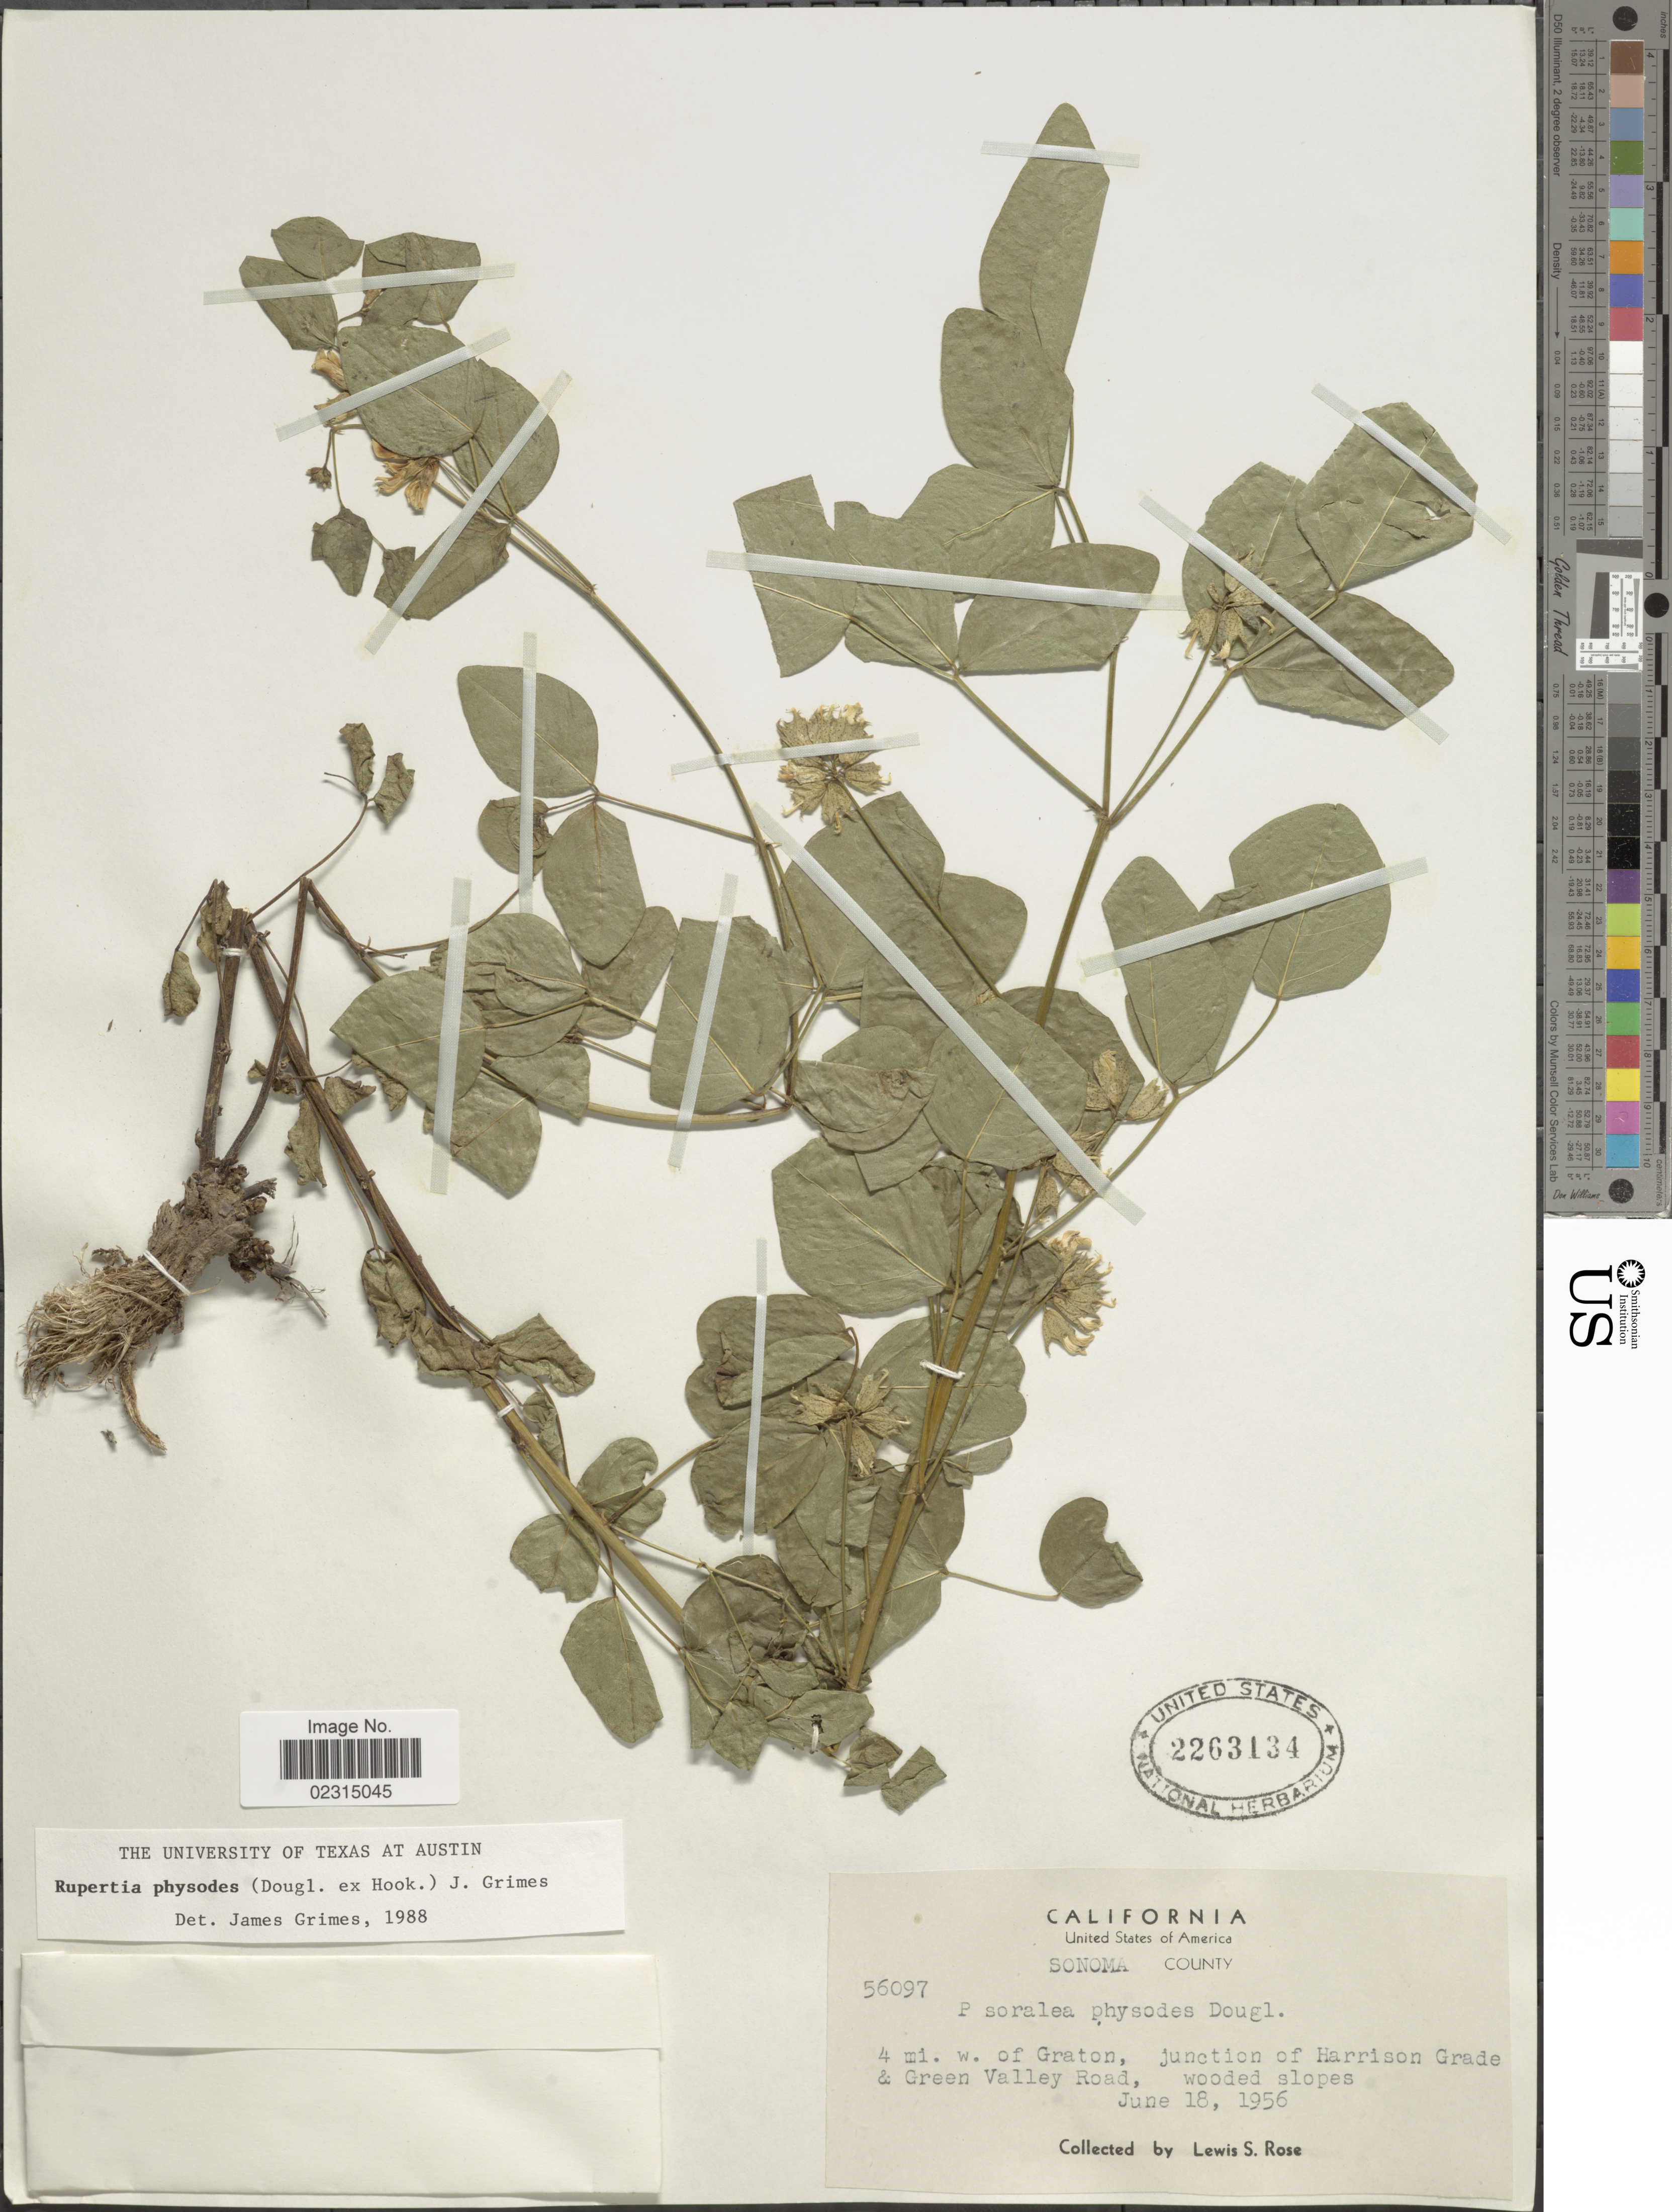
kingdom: Plantae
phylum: Tracheophyta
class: Magnoliopsida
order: Fabales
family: Fabaceae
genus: Rupertia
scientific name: Rupertia physodes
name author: (Douglas) J.W. Grimes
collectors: L. S. Rose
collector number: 56097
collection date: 1956-06-18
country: United States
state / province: California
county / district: Sonoma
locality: Sonoma County, 4 mi w of Graton, junction of Harrison Grade & Green Valley Road, wooded slope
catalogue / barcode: US 2263134